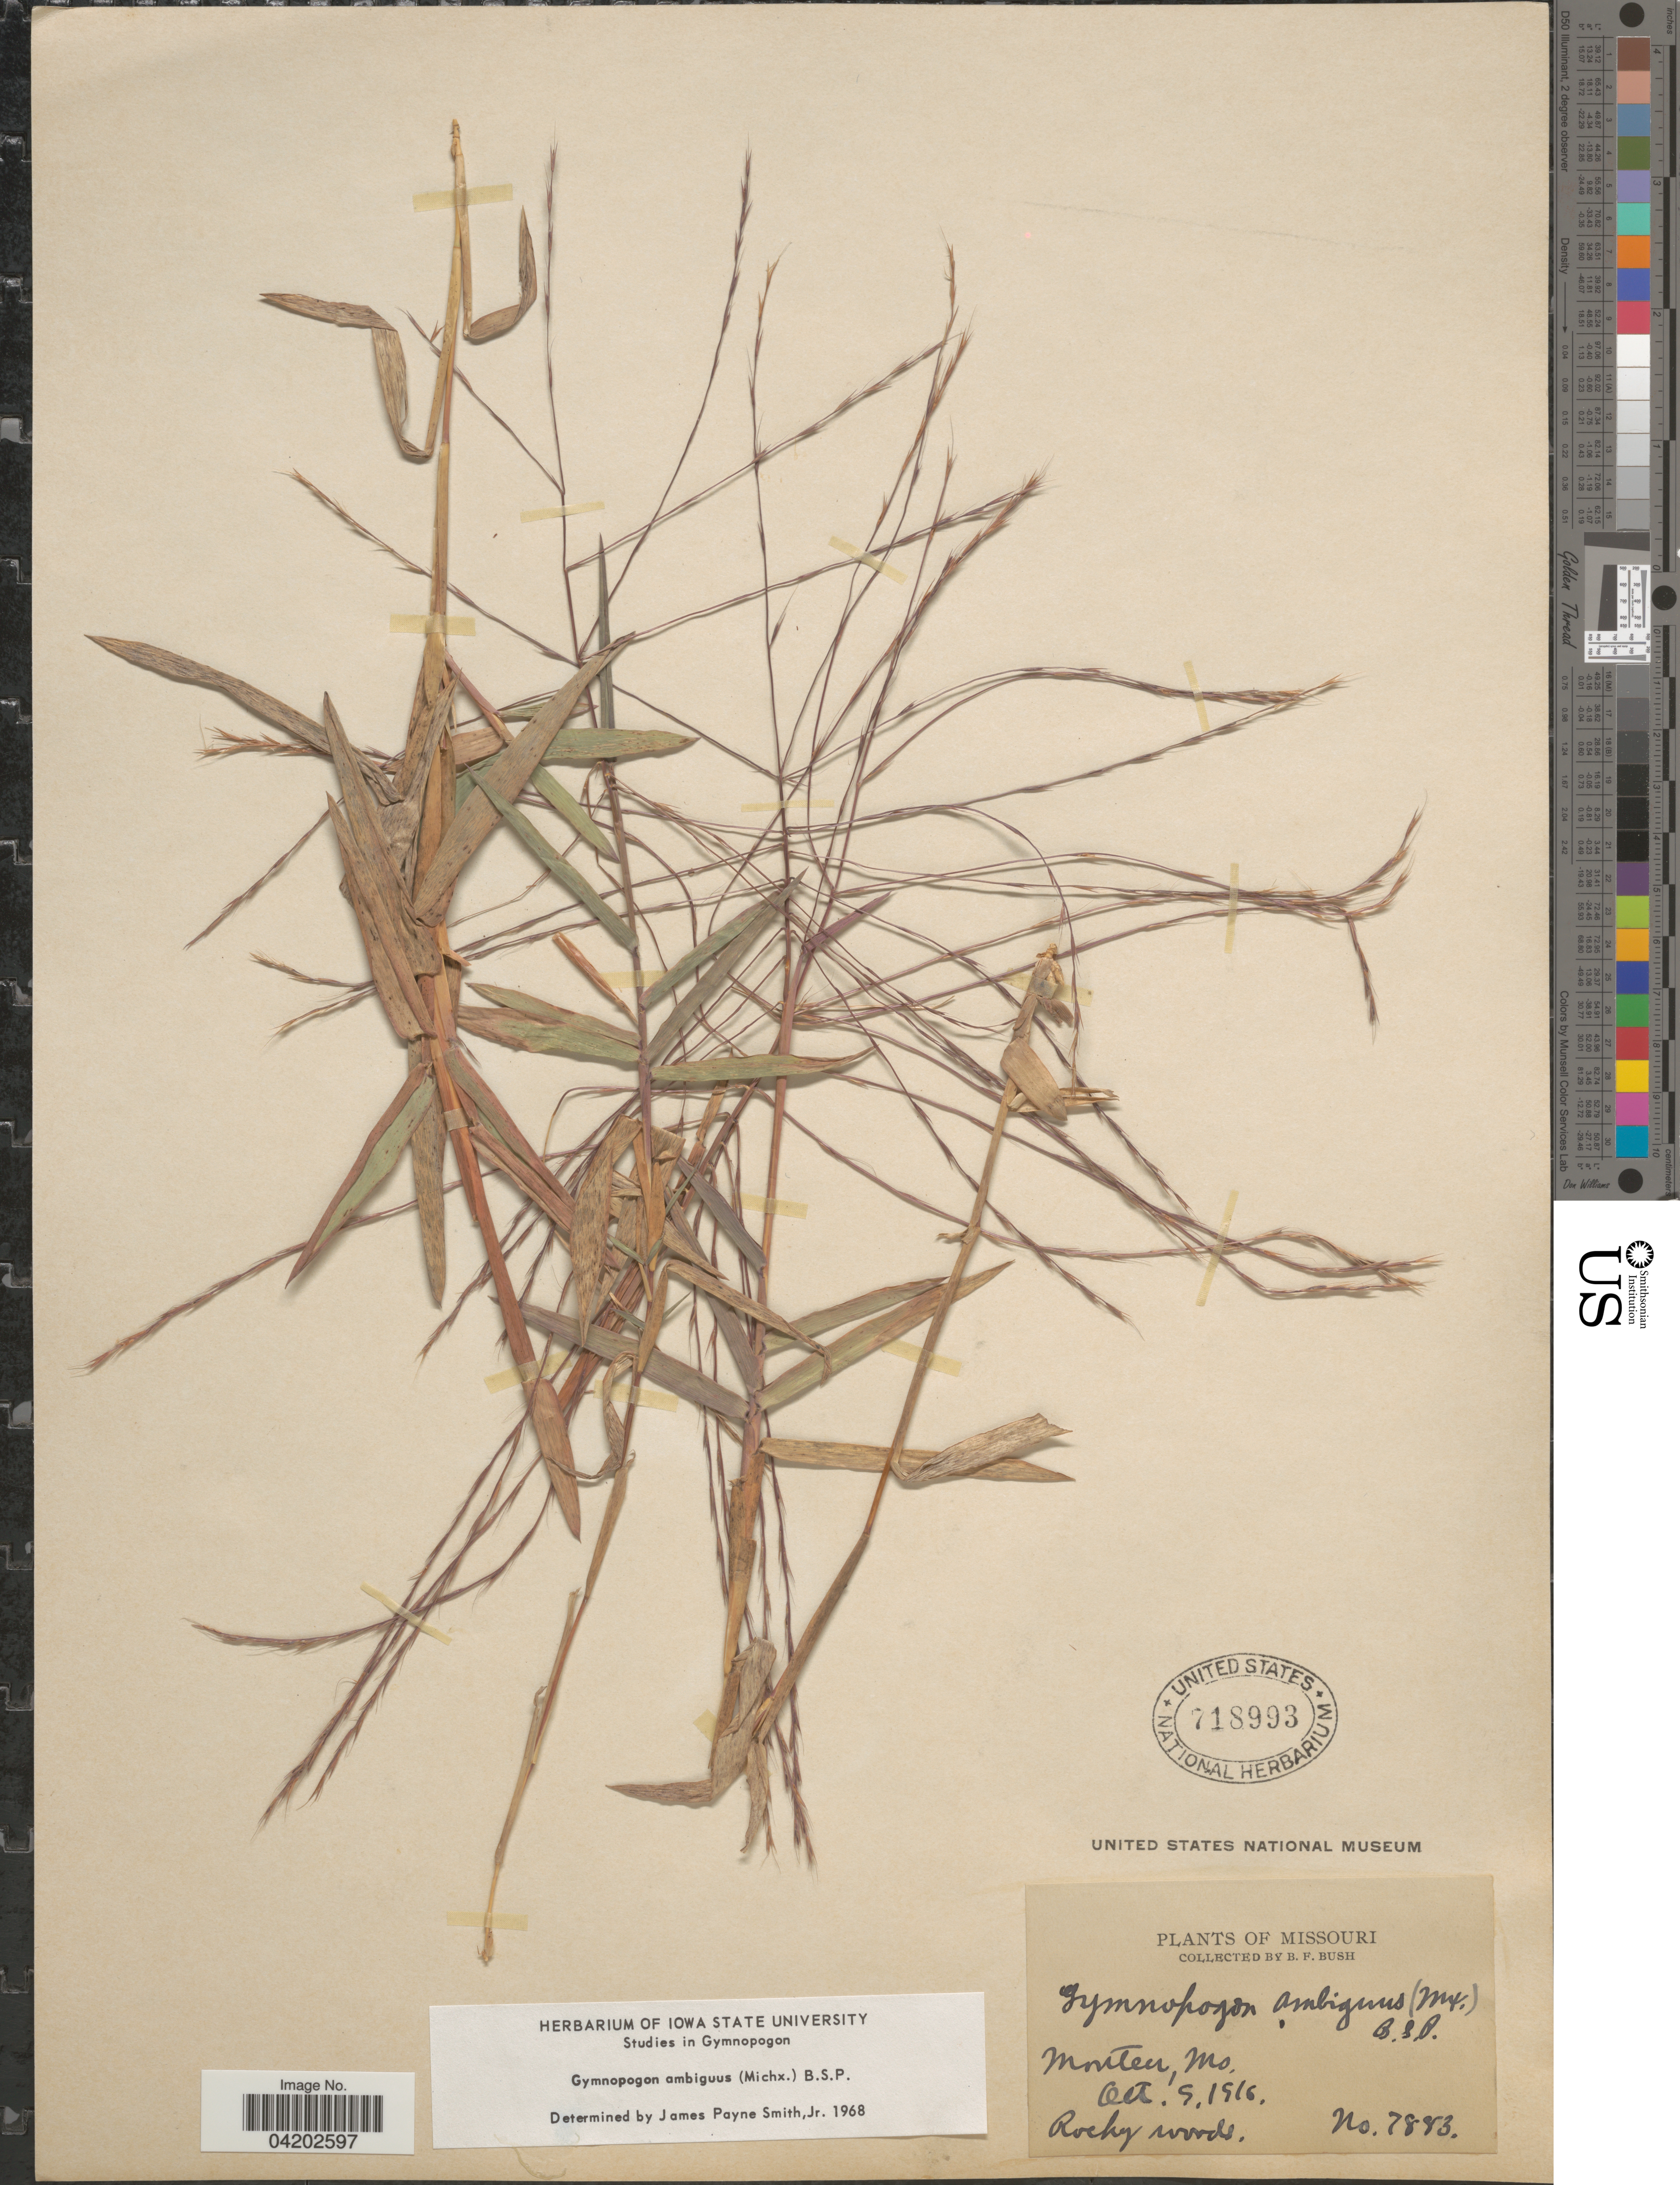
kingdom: Plantae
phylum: Tracheophyta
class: Liliopsida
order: Poales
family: Poaceae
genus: Gymnopogon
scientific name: Gymnopogon ambiguus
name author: (Michx.) Britton, Stearns & Poggenb.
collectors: B. F. Bush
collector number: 7883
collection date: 1916-10-09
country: United States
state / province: Missouri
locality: Monteer.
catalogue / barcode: US 718993